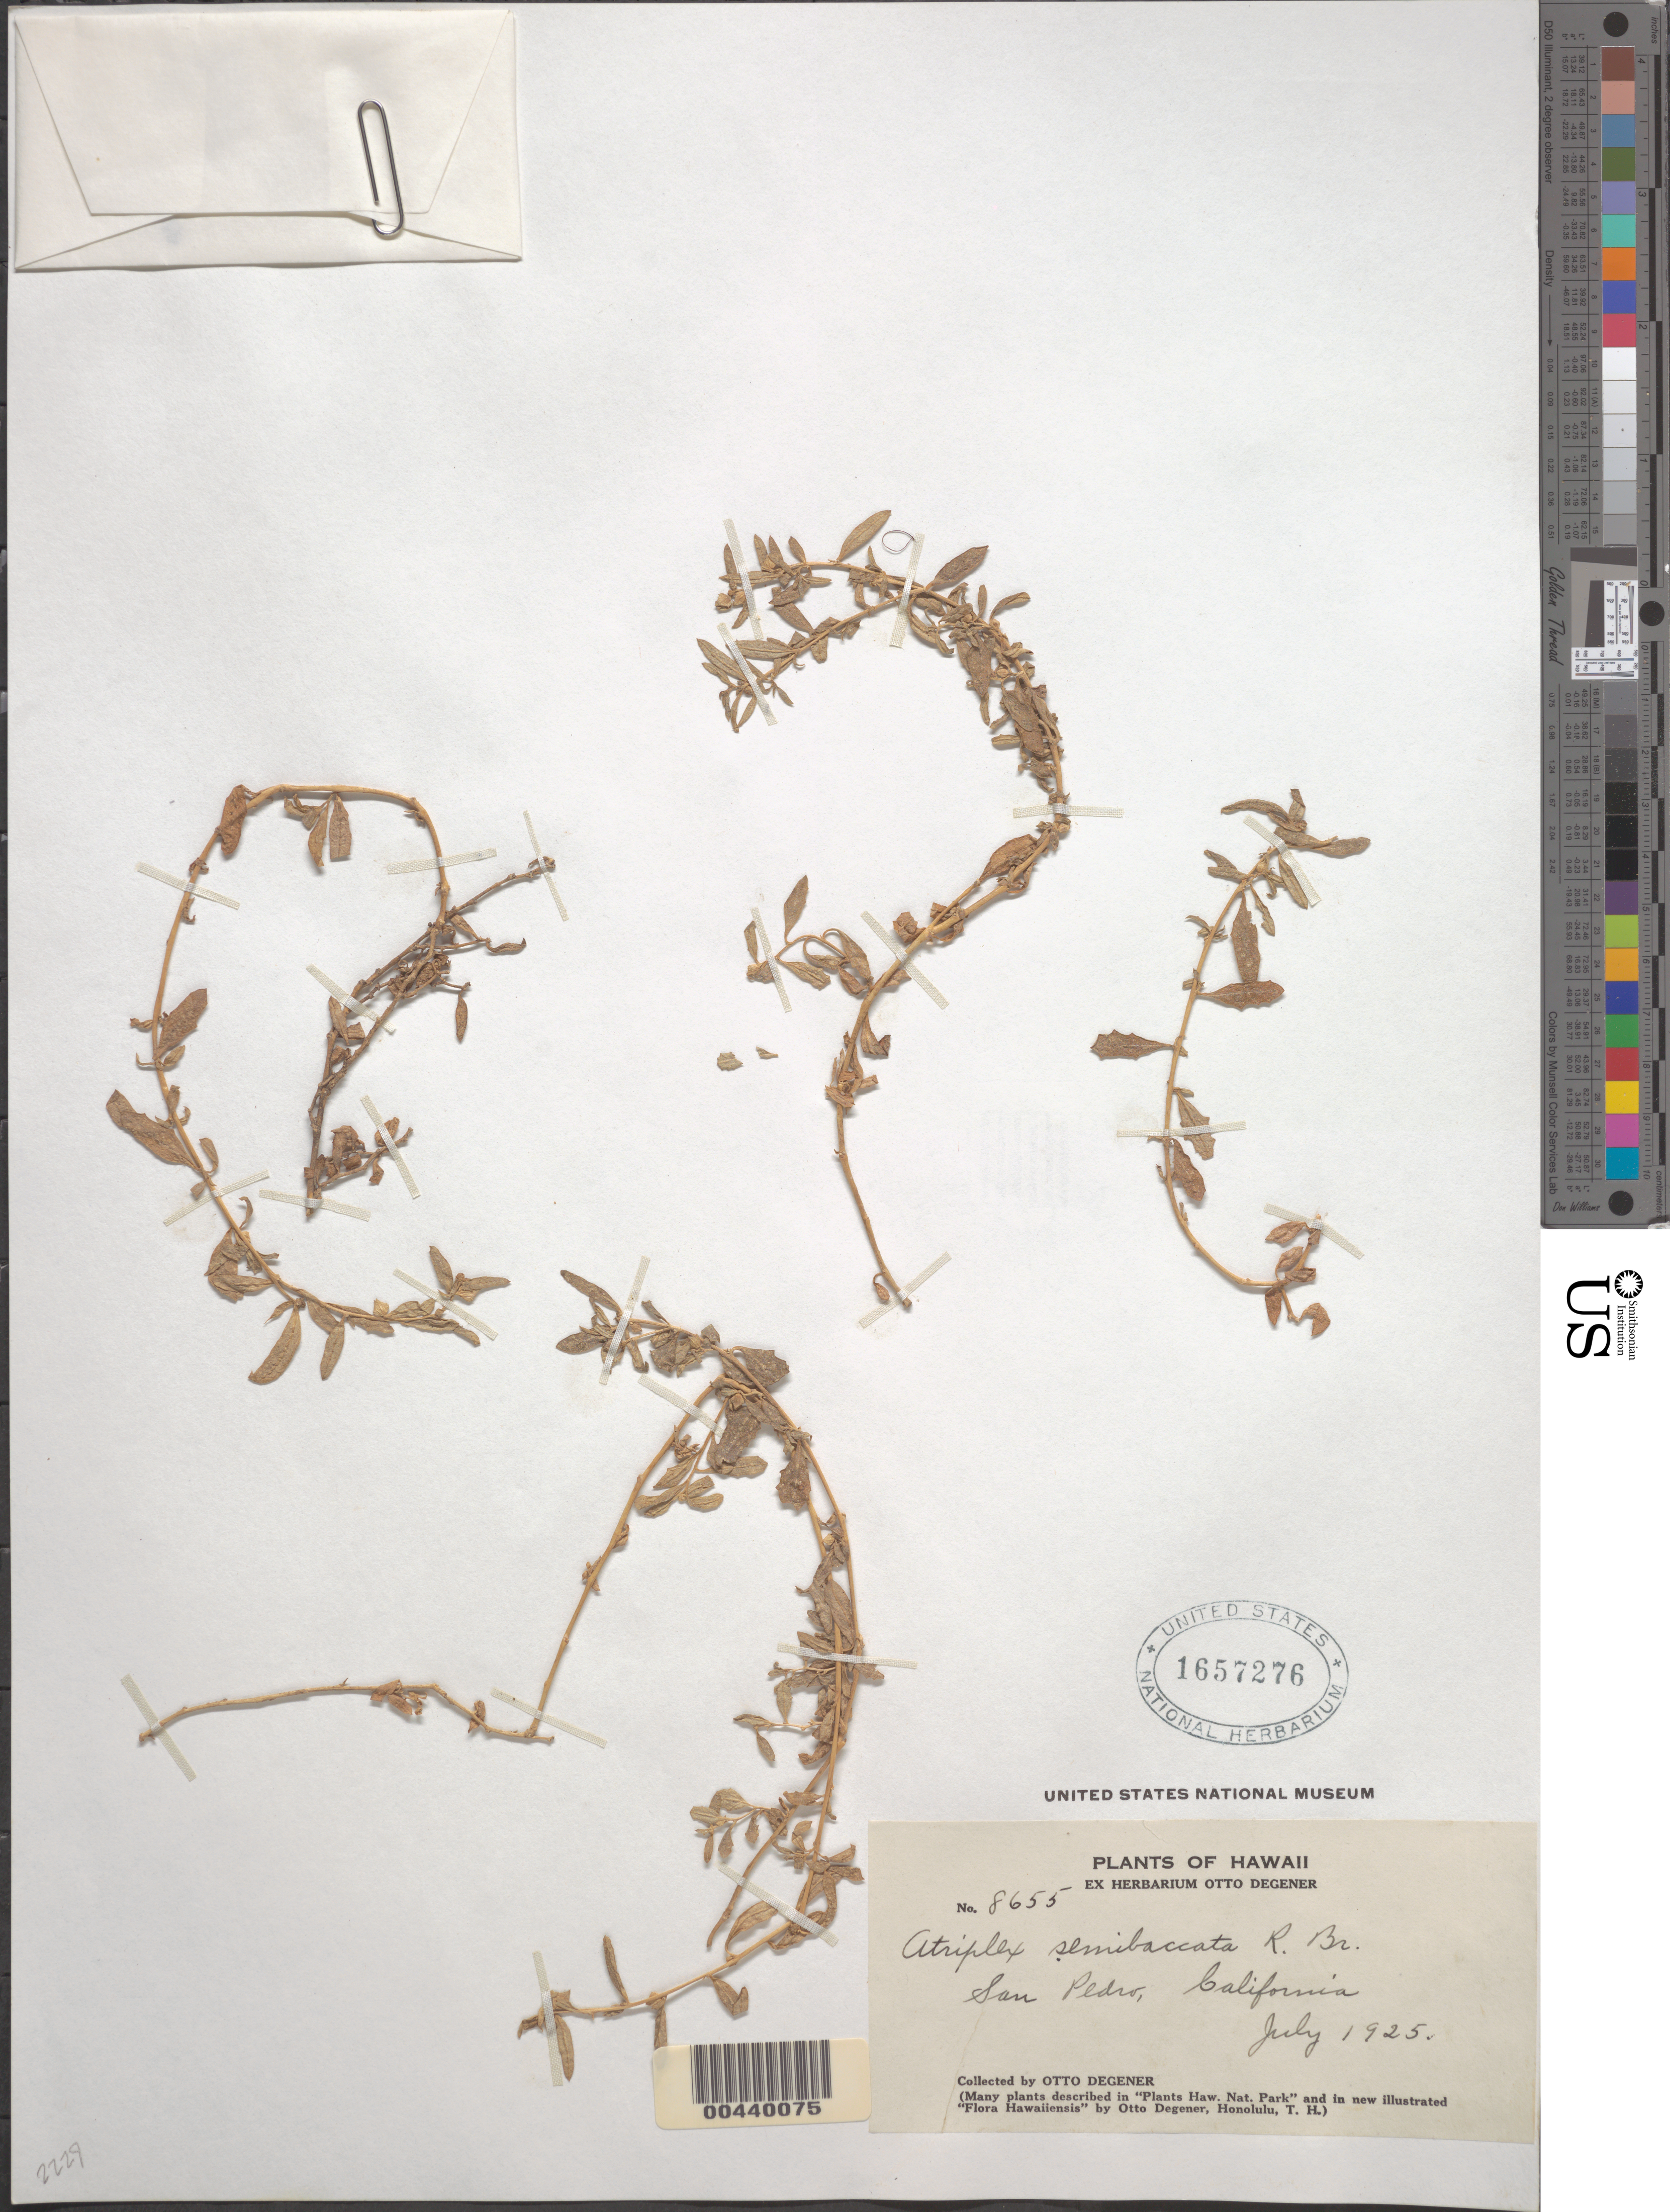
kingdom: Plantae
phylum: Tracheophyta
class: Magnoliopsida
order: Caryophyllales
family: Amaranthaceae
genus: Atriplex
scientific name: Atriplex semibaccata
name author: R. Br.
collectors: O. Degener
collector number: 8655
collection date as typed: Jul 1925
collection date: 1925-07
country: United States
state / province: California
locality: San Pedro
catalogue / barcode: US 1657276